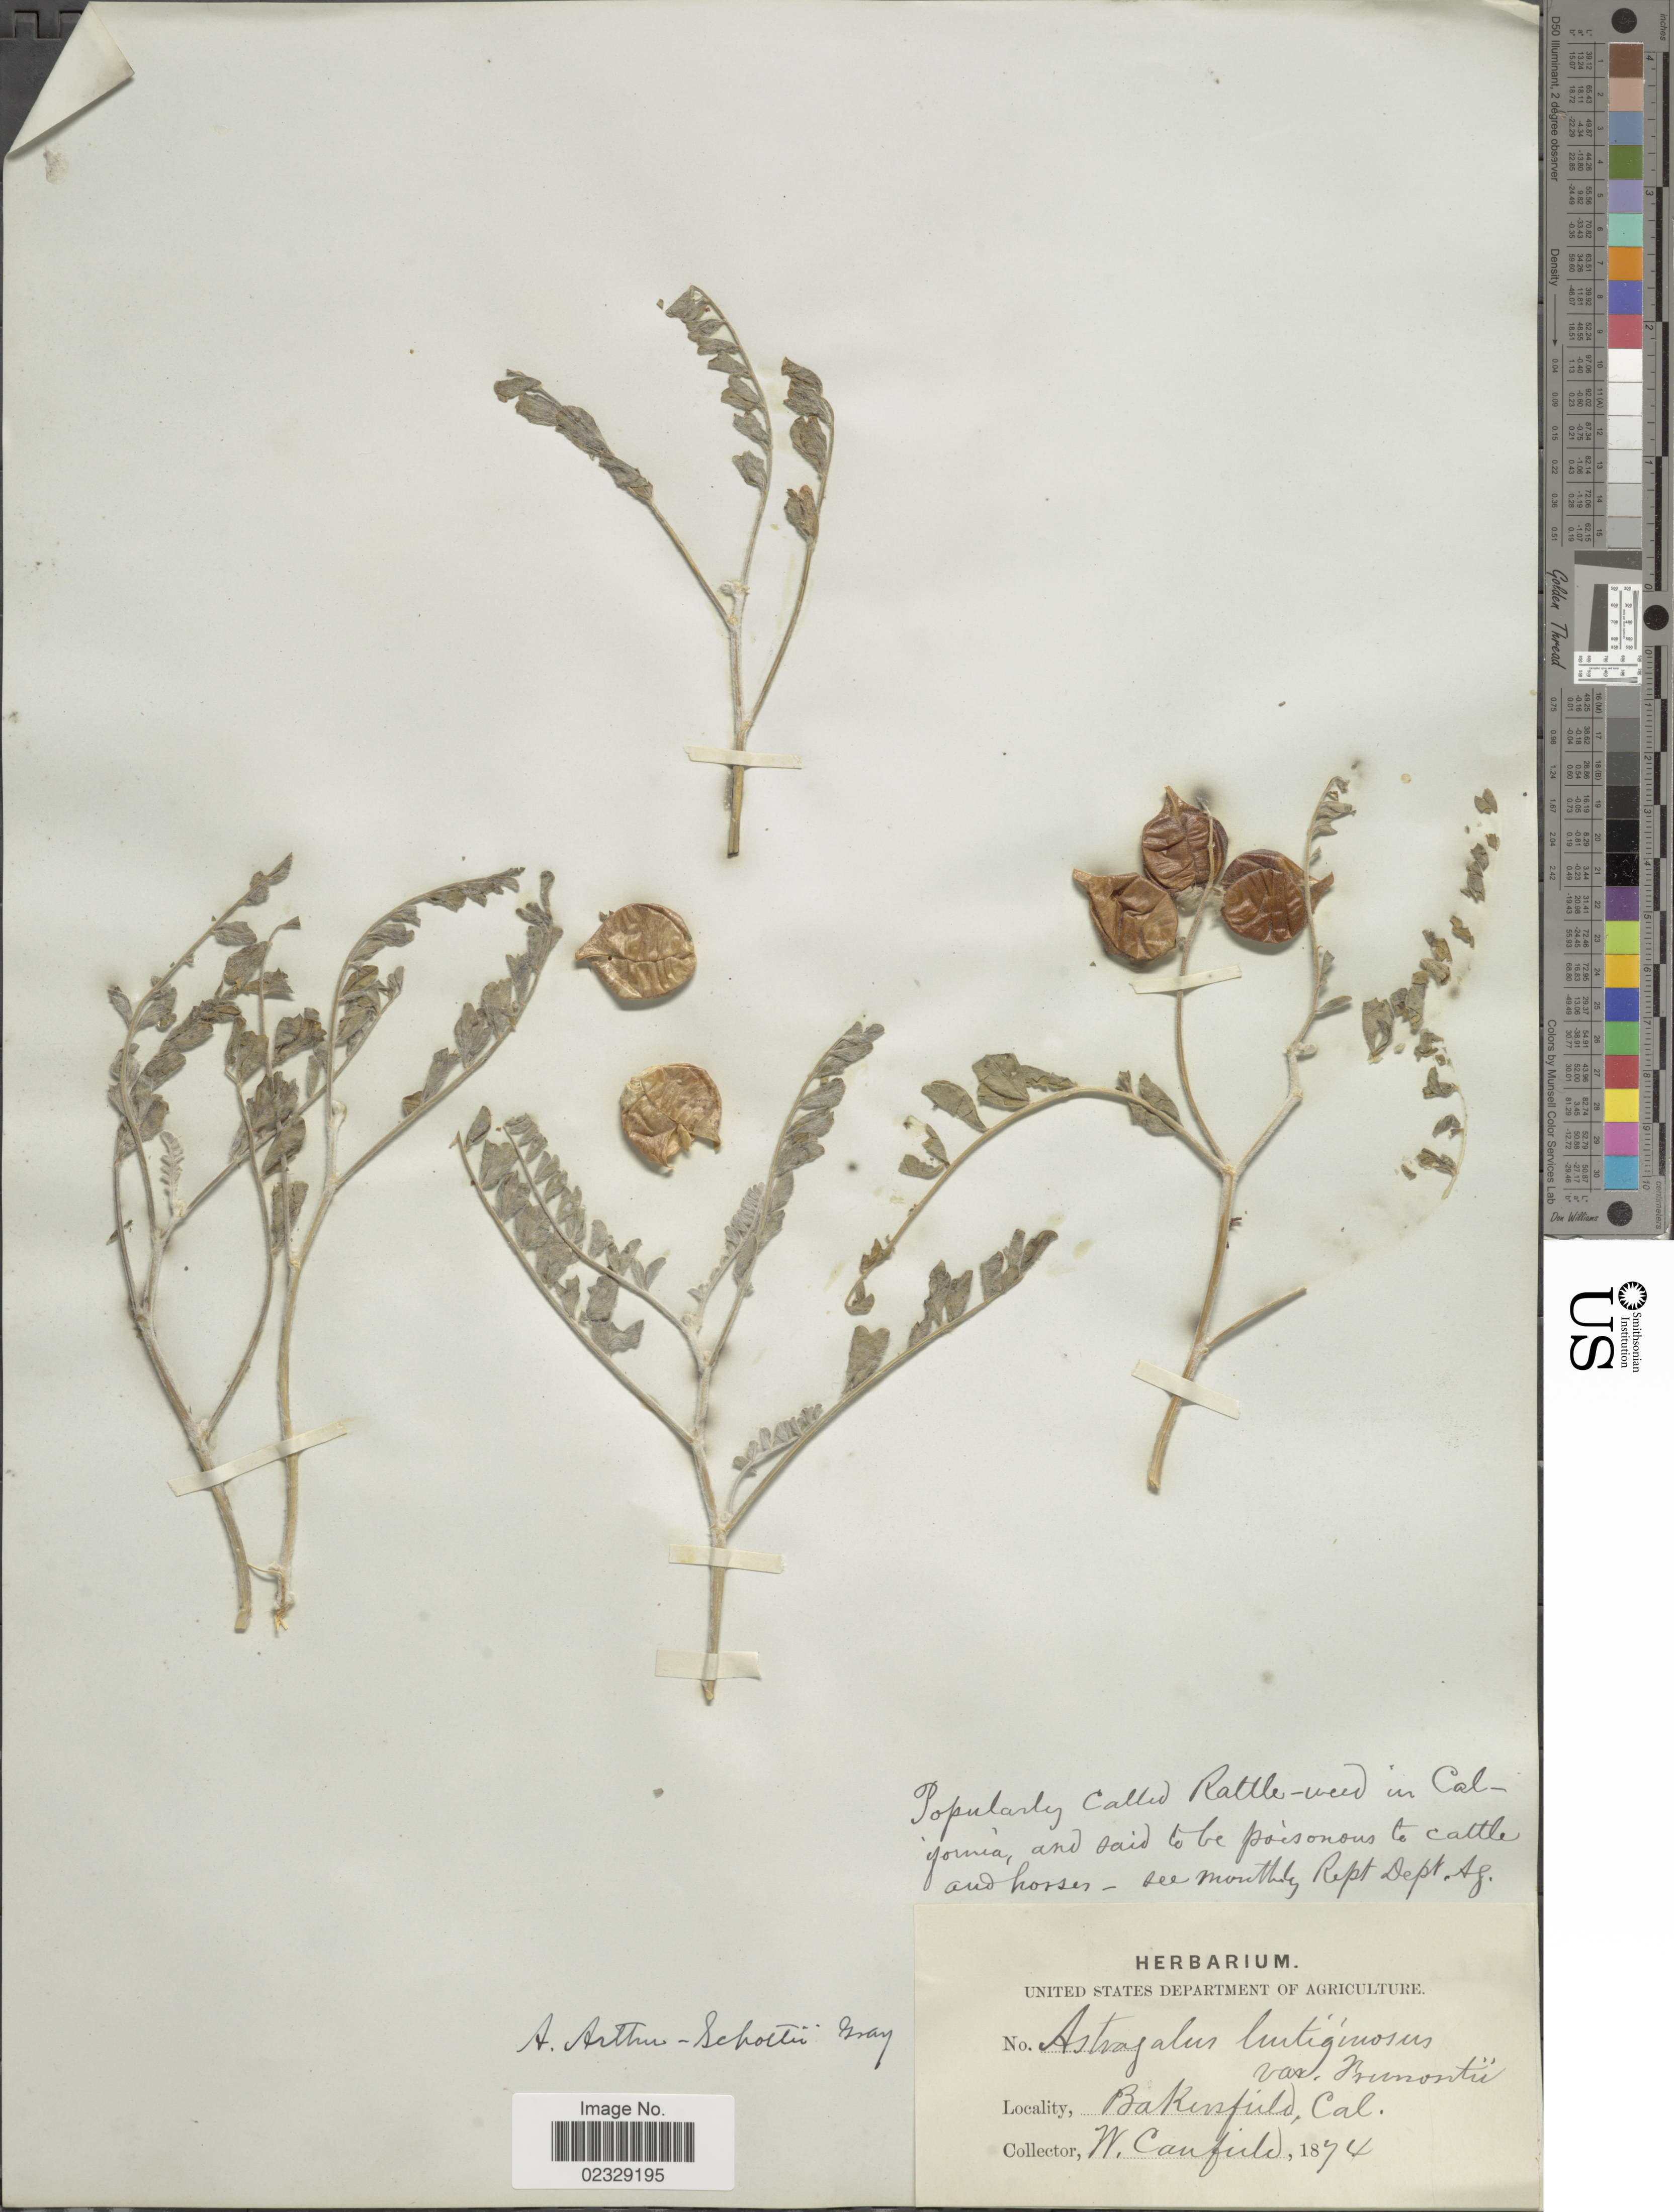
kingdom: Plantae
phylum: Tracheophyta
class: Magnoliopsida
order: Fabales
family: Fabaceae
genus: Astragalus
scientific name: Astragalus arthu-schottii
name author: A. Gray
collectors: W. Canfield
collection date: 1874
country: United States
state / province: California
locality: Bakinsfield